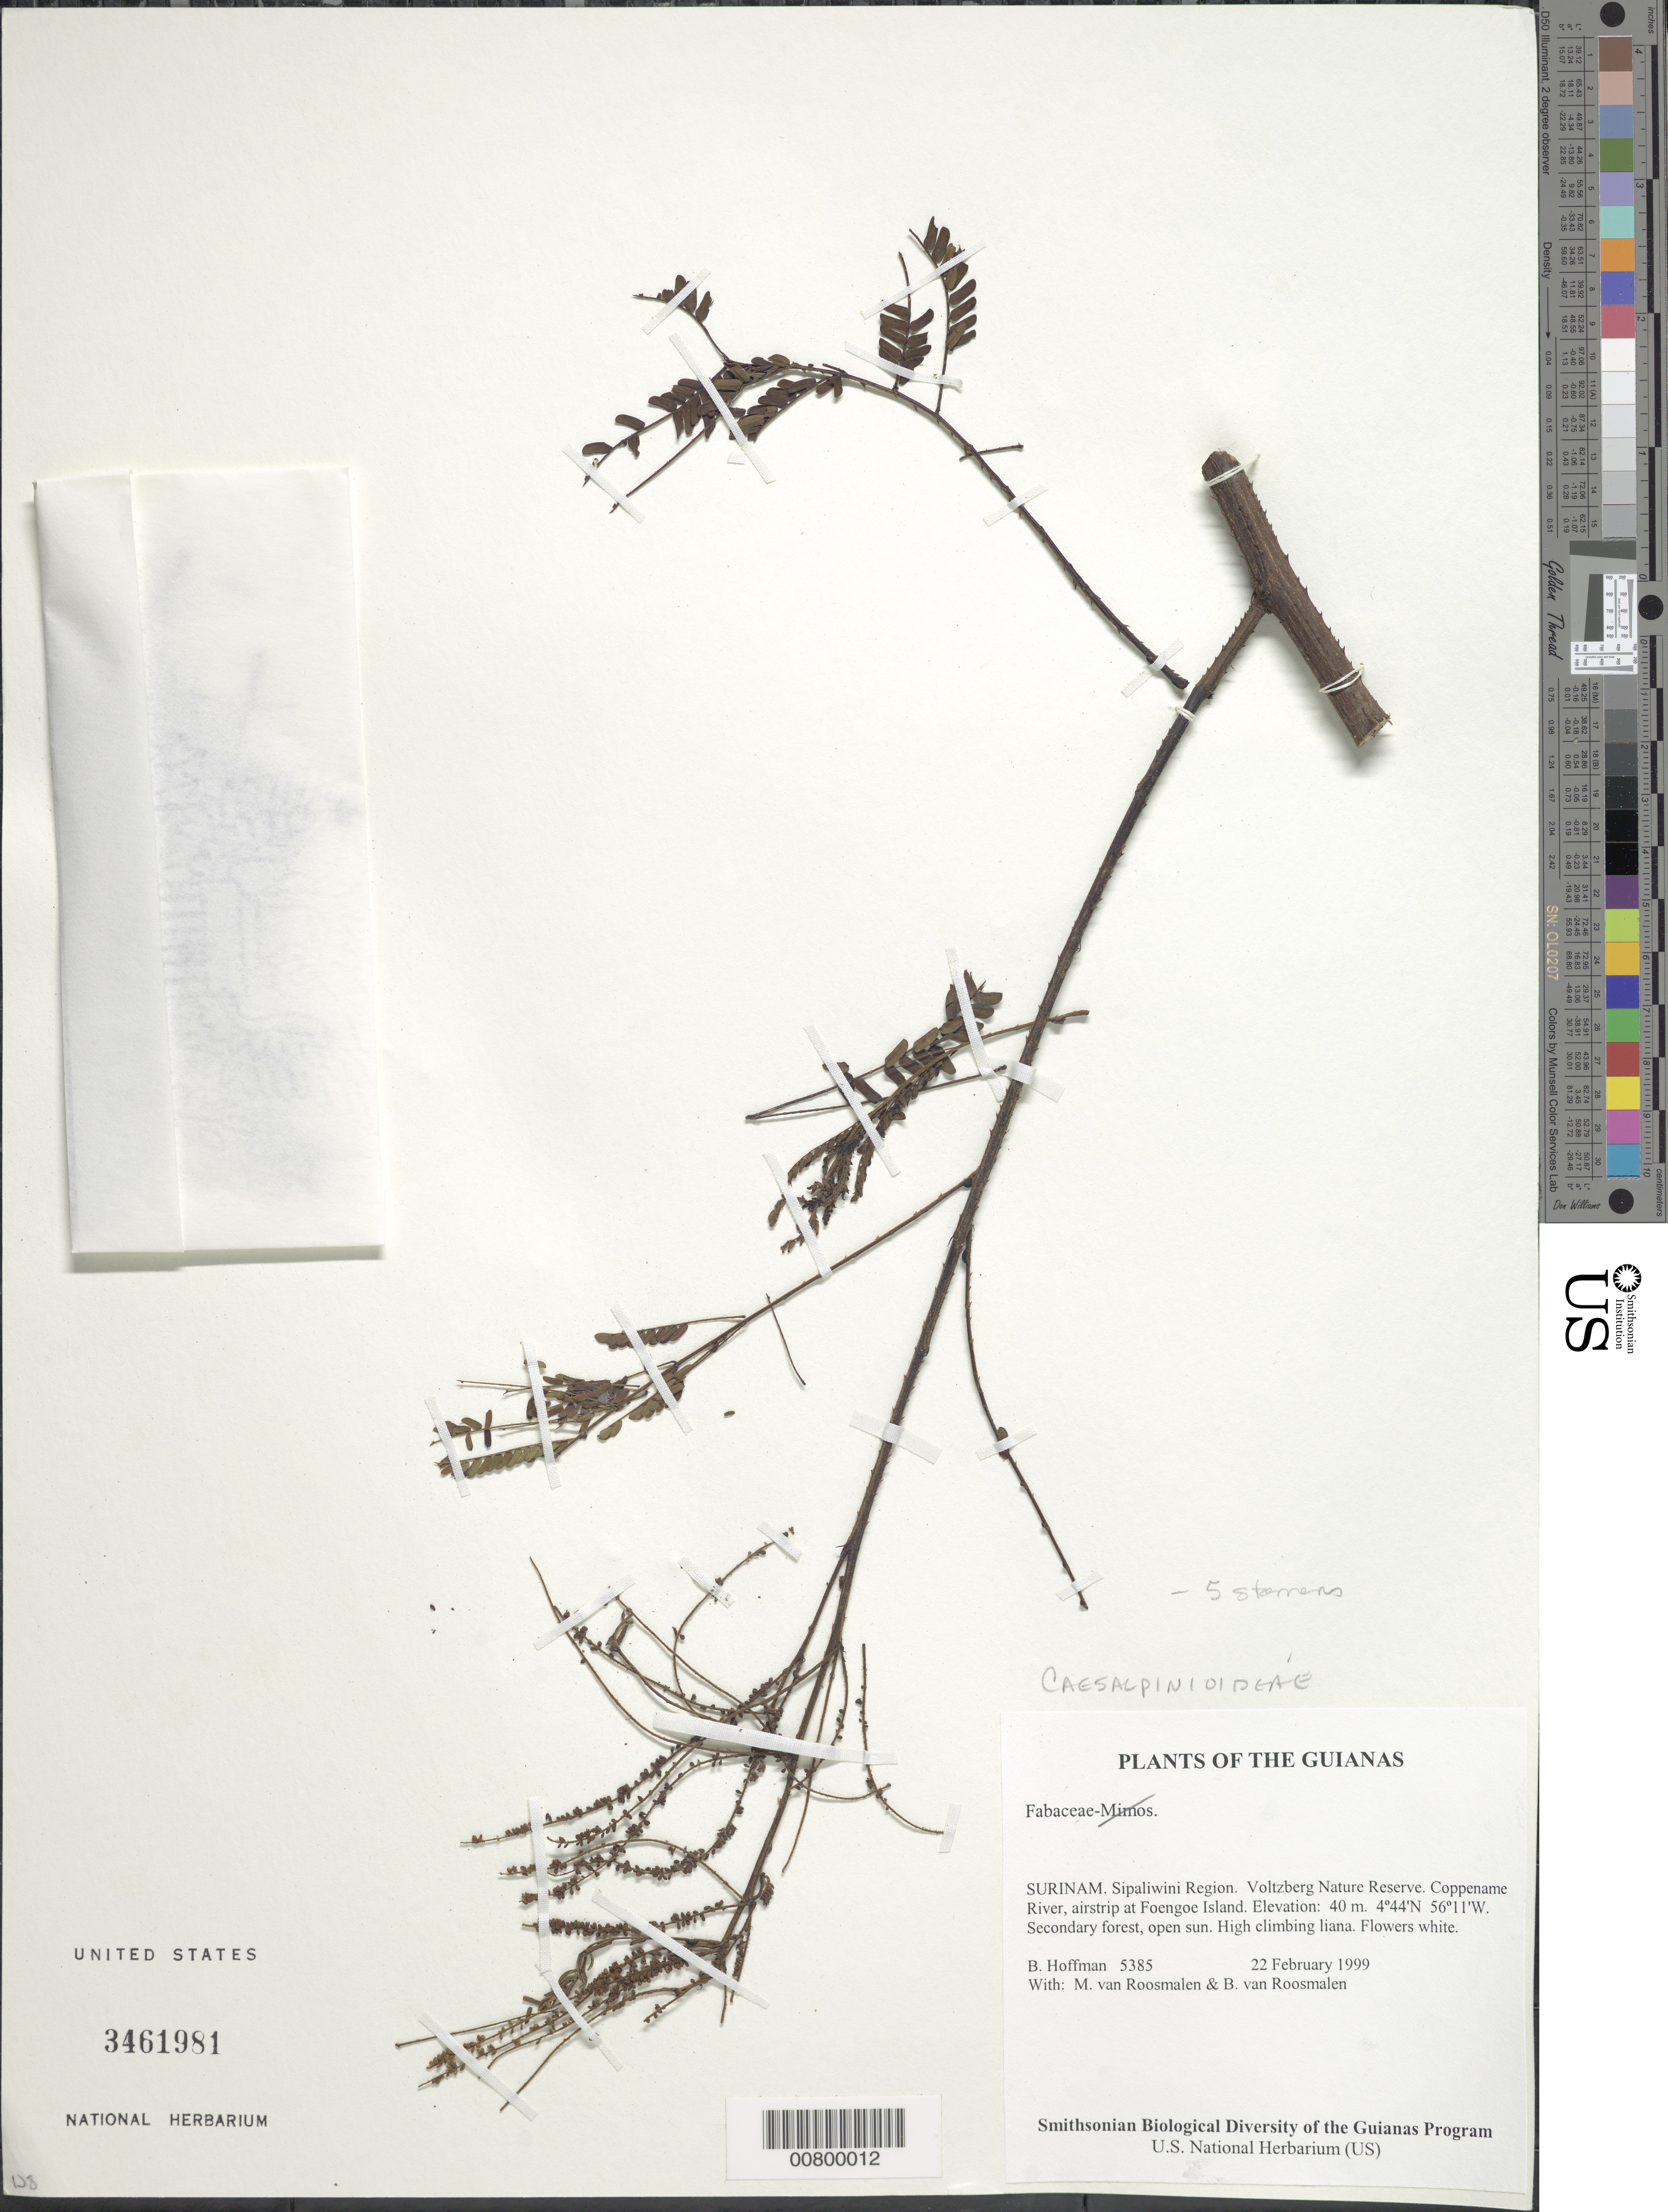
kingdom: Plantae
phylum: Tracheophyta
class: Magnoliopsida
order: Fabales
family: Fabaceae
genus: Piptadenia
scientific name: Piptadenia sp.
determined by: Mansano, V. F.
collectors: B. Hoffman, M. Roosmalen & B. Van Roosmalen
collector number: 5385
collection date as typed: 22 February 1999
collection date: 1999-02-22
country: Suriname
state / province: Sipaliwini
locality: Voltzberg Nature Reserve. Coppename River, airstrip at Foengoe Island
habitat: Secondary forest, open sun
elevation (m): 40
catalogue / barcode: US 3461981